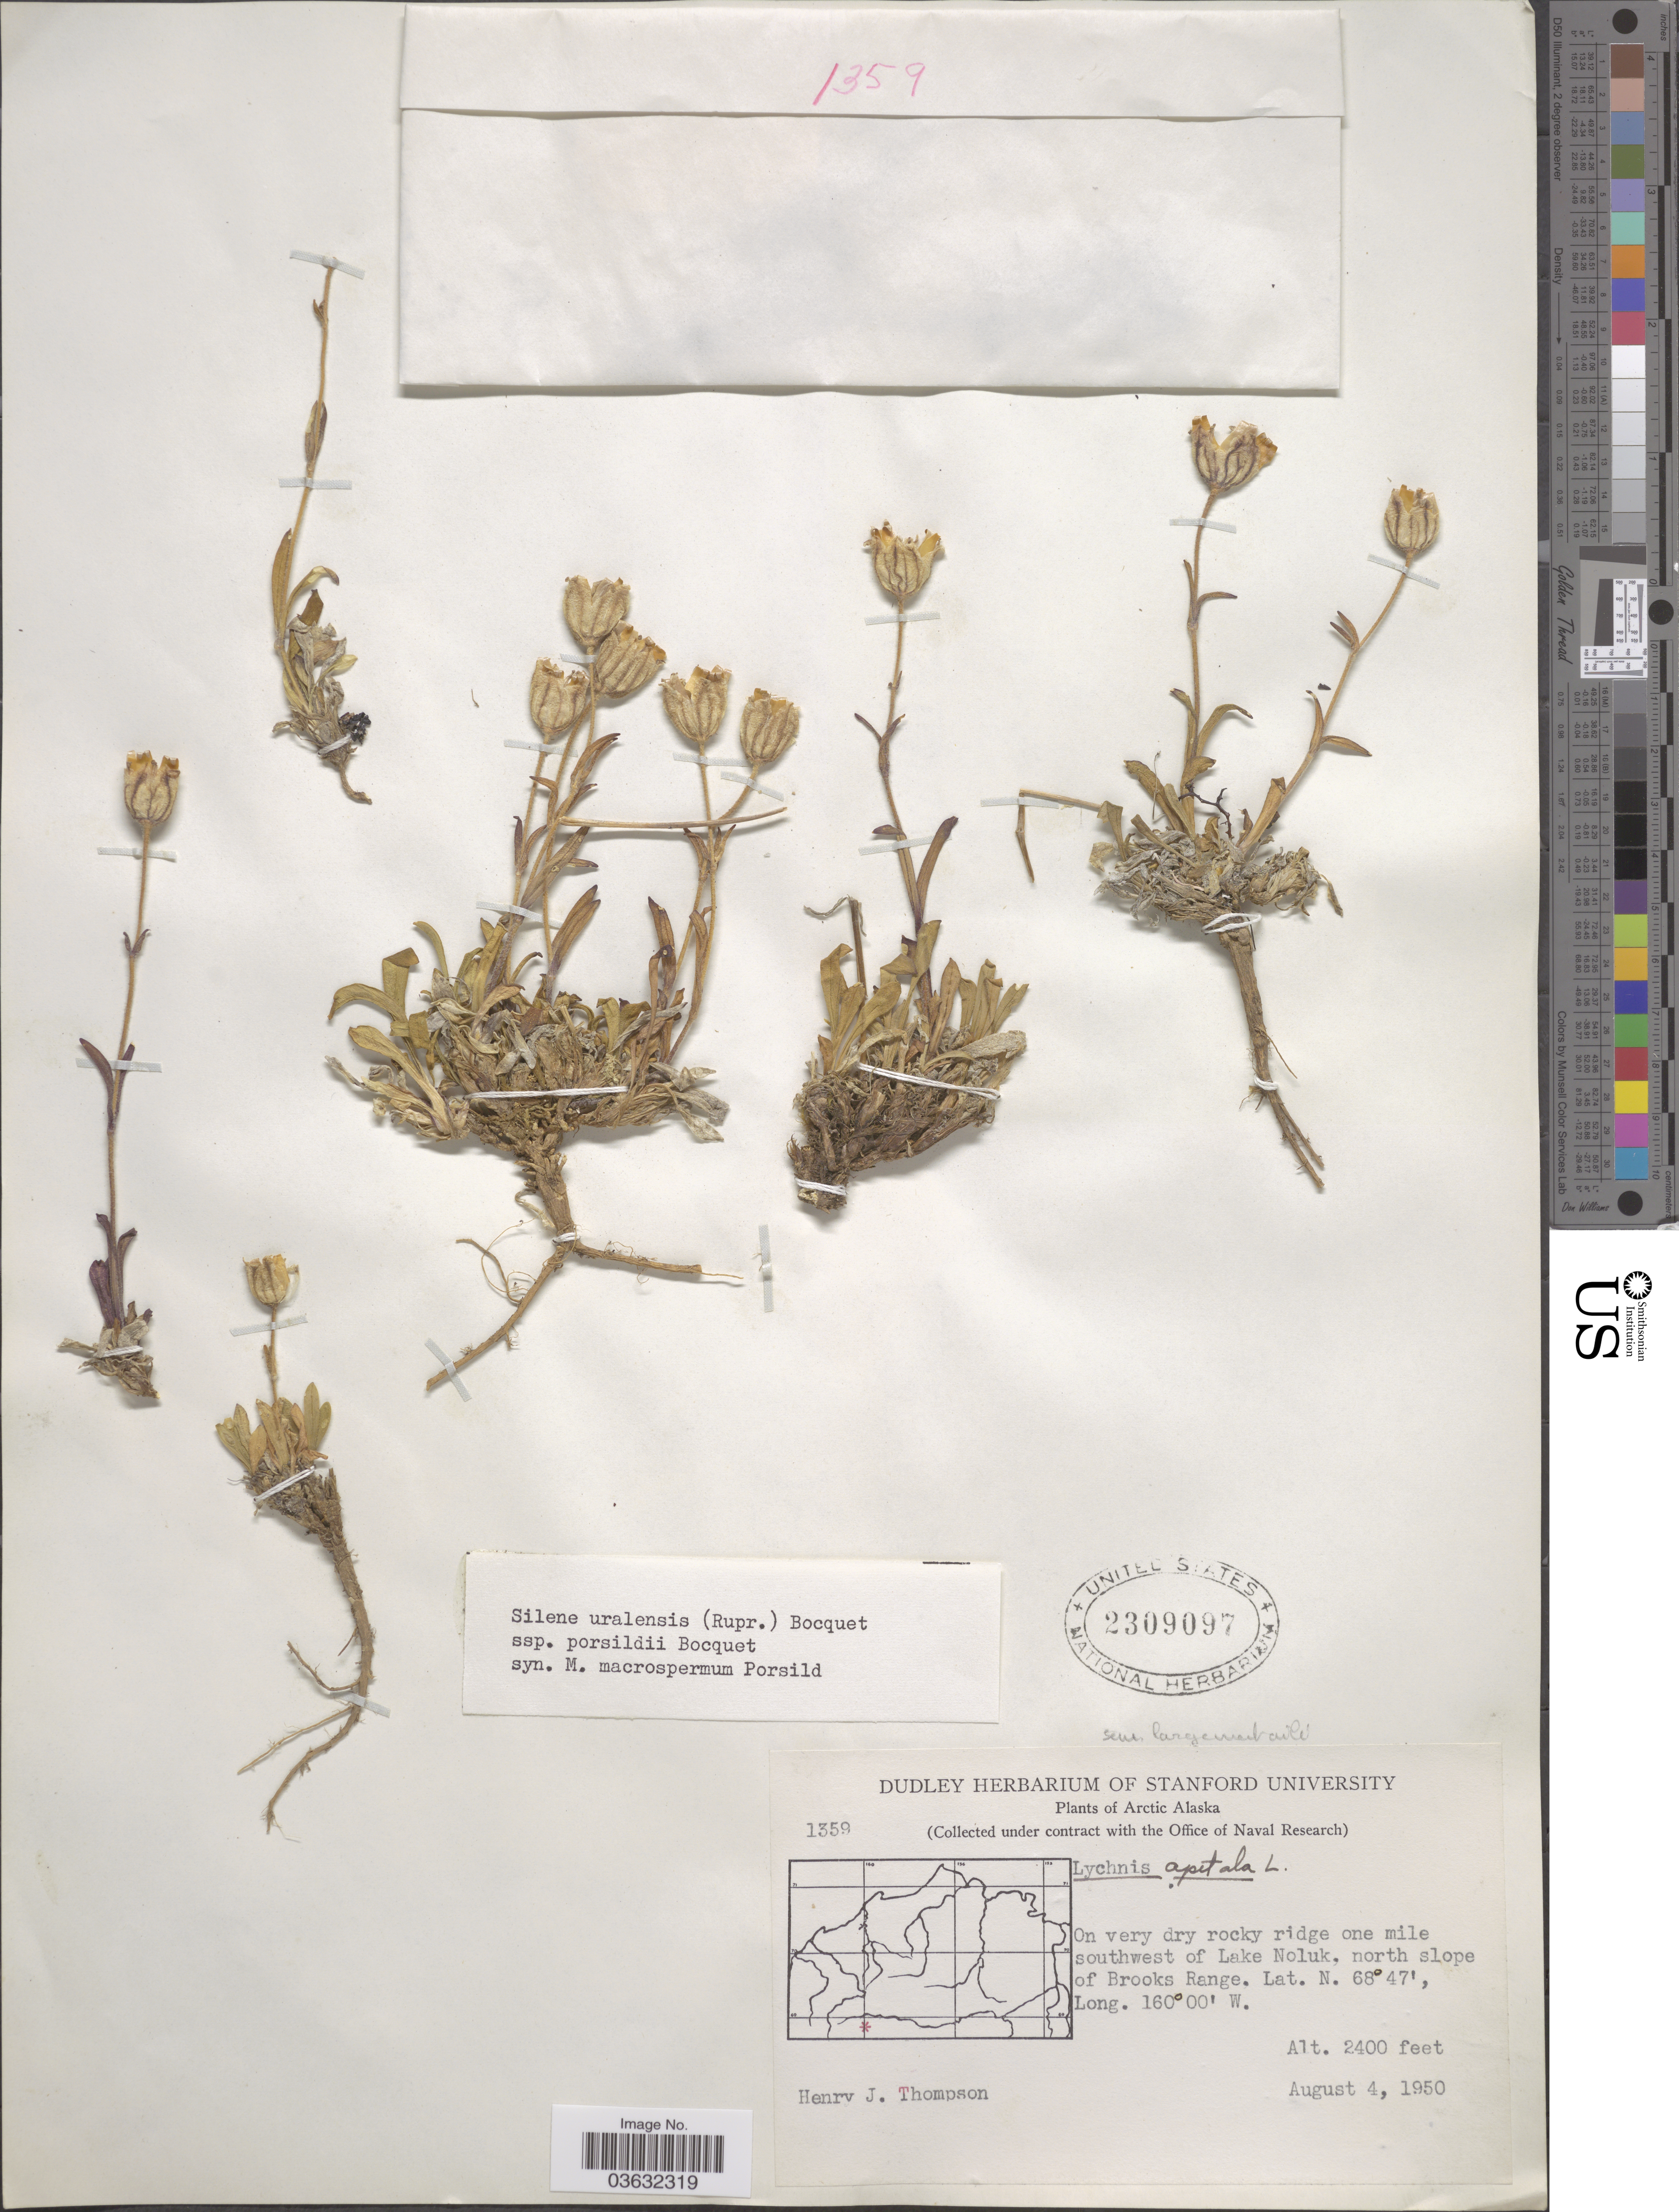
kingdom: Plantae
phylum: Tracheophyta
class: Magnoliopsida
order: Caryophyllales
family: Caryophyllaceae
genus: Silene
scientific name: Silene uralensis subsp. porsildii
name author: Bocquet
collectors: H. J. Thompson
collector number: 1359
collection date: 1950-08-04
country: United States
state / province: Alaska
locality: Arctic Alaska. On very dry rocky ridge one mile southwest of Lake Noluk, north slope of Brooks Range.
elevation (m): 732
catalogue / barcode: US 2309097